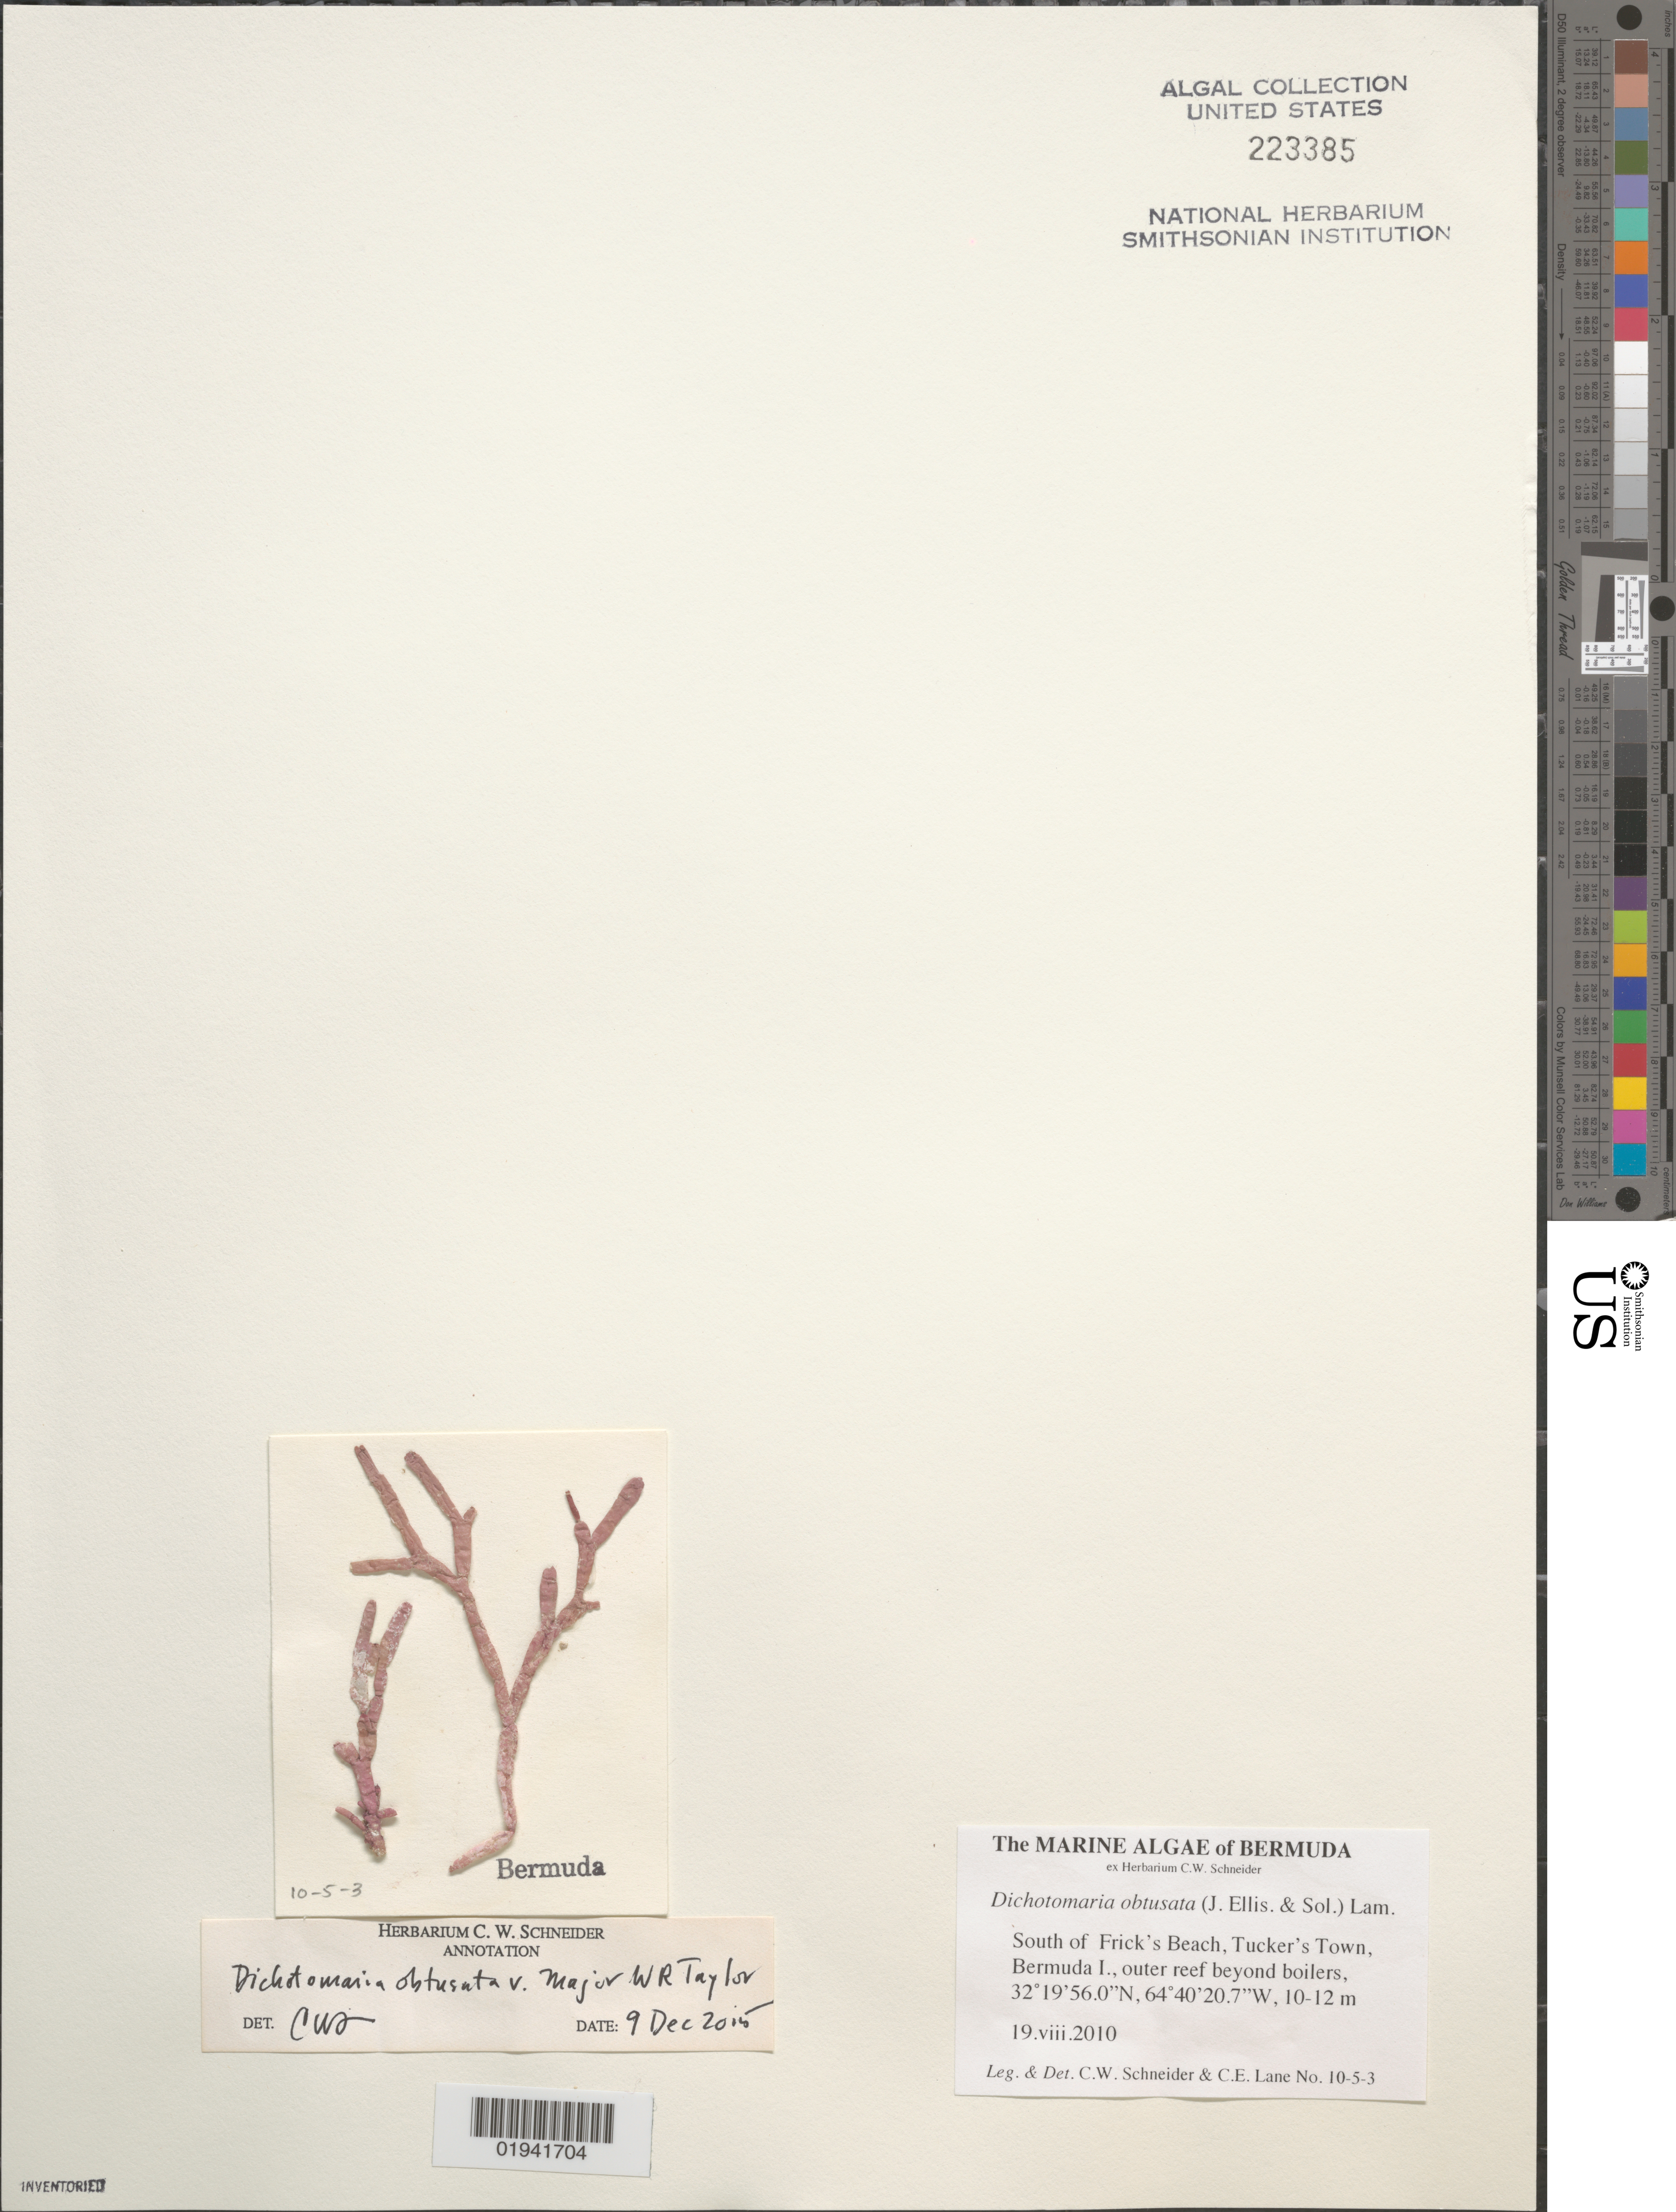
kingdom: Plantae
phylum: Rhodophyta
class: Florideophyceae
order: Nemaliales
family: Galaxauraceae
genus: Dichotomaria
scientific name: Dichotomaria obtusata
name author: (Ellis & Sol.) Lam.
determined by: Schneider, C. W.; Lane, C. E.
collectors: C. W. Schneider & C. E. Lane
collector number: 10-5-3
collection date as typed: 19 Aug 2010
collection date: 2010-08-19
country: Bermuda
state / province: Saint George's (parish)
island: Bermuda Island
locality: South of Frick's Beach, Tucker's Town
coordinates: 32 19'56.0"N, 64 40'20.7"W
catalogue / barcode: US 223385